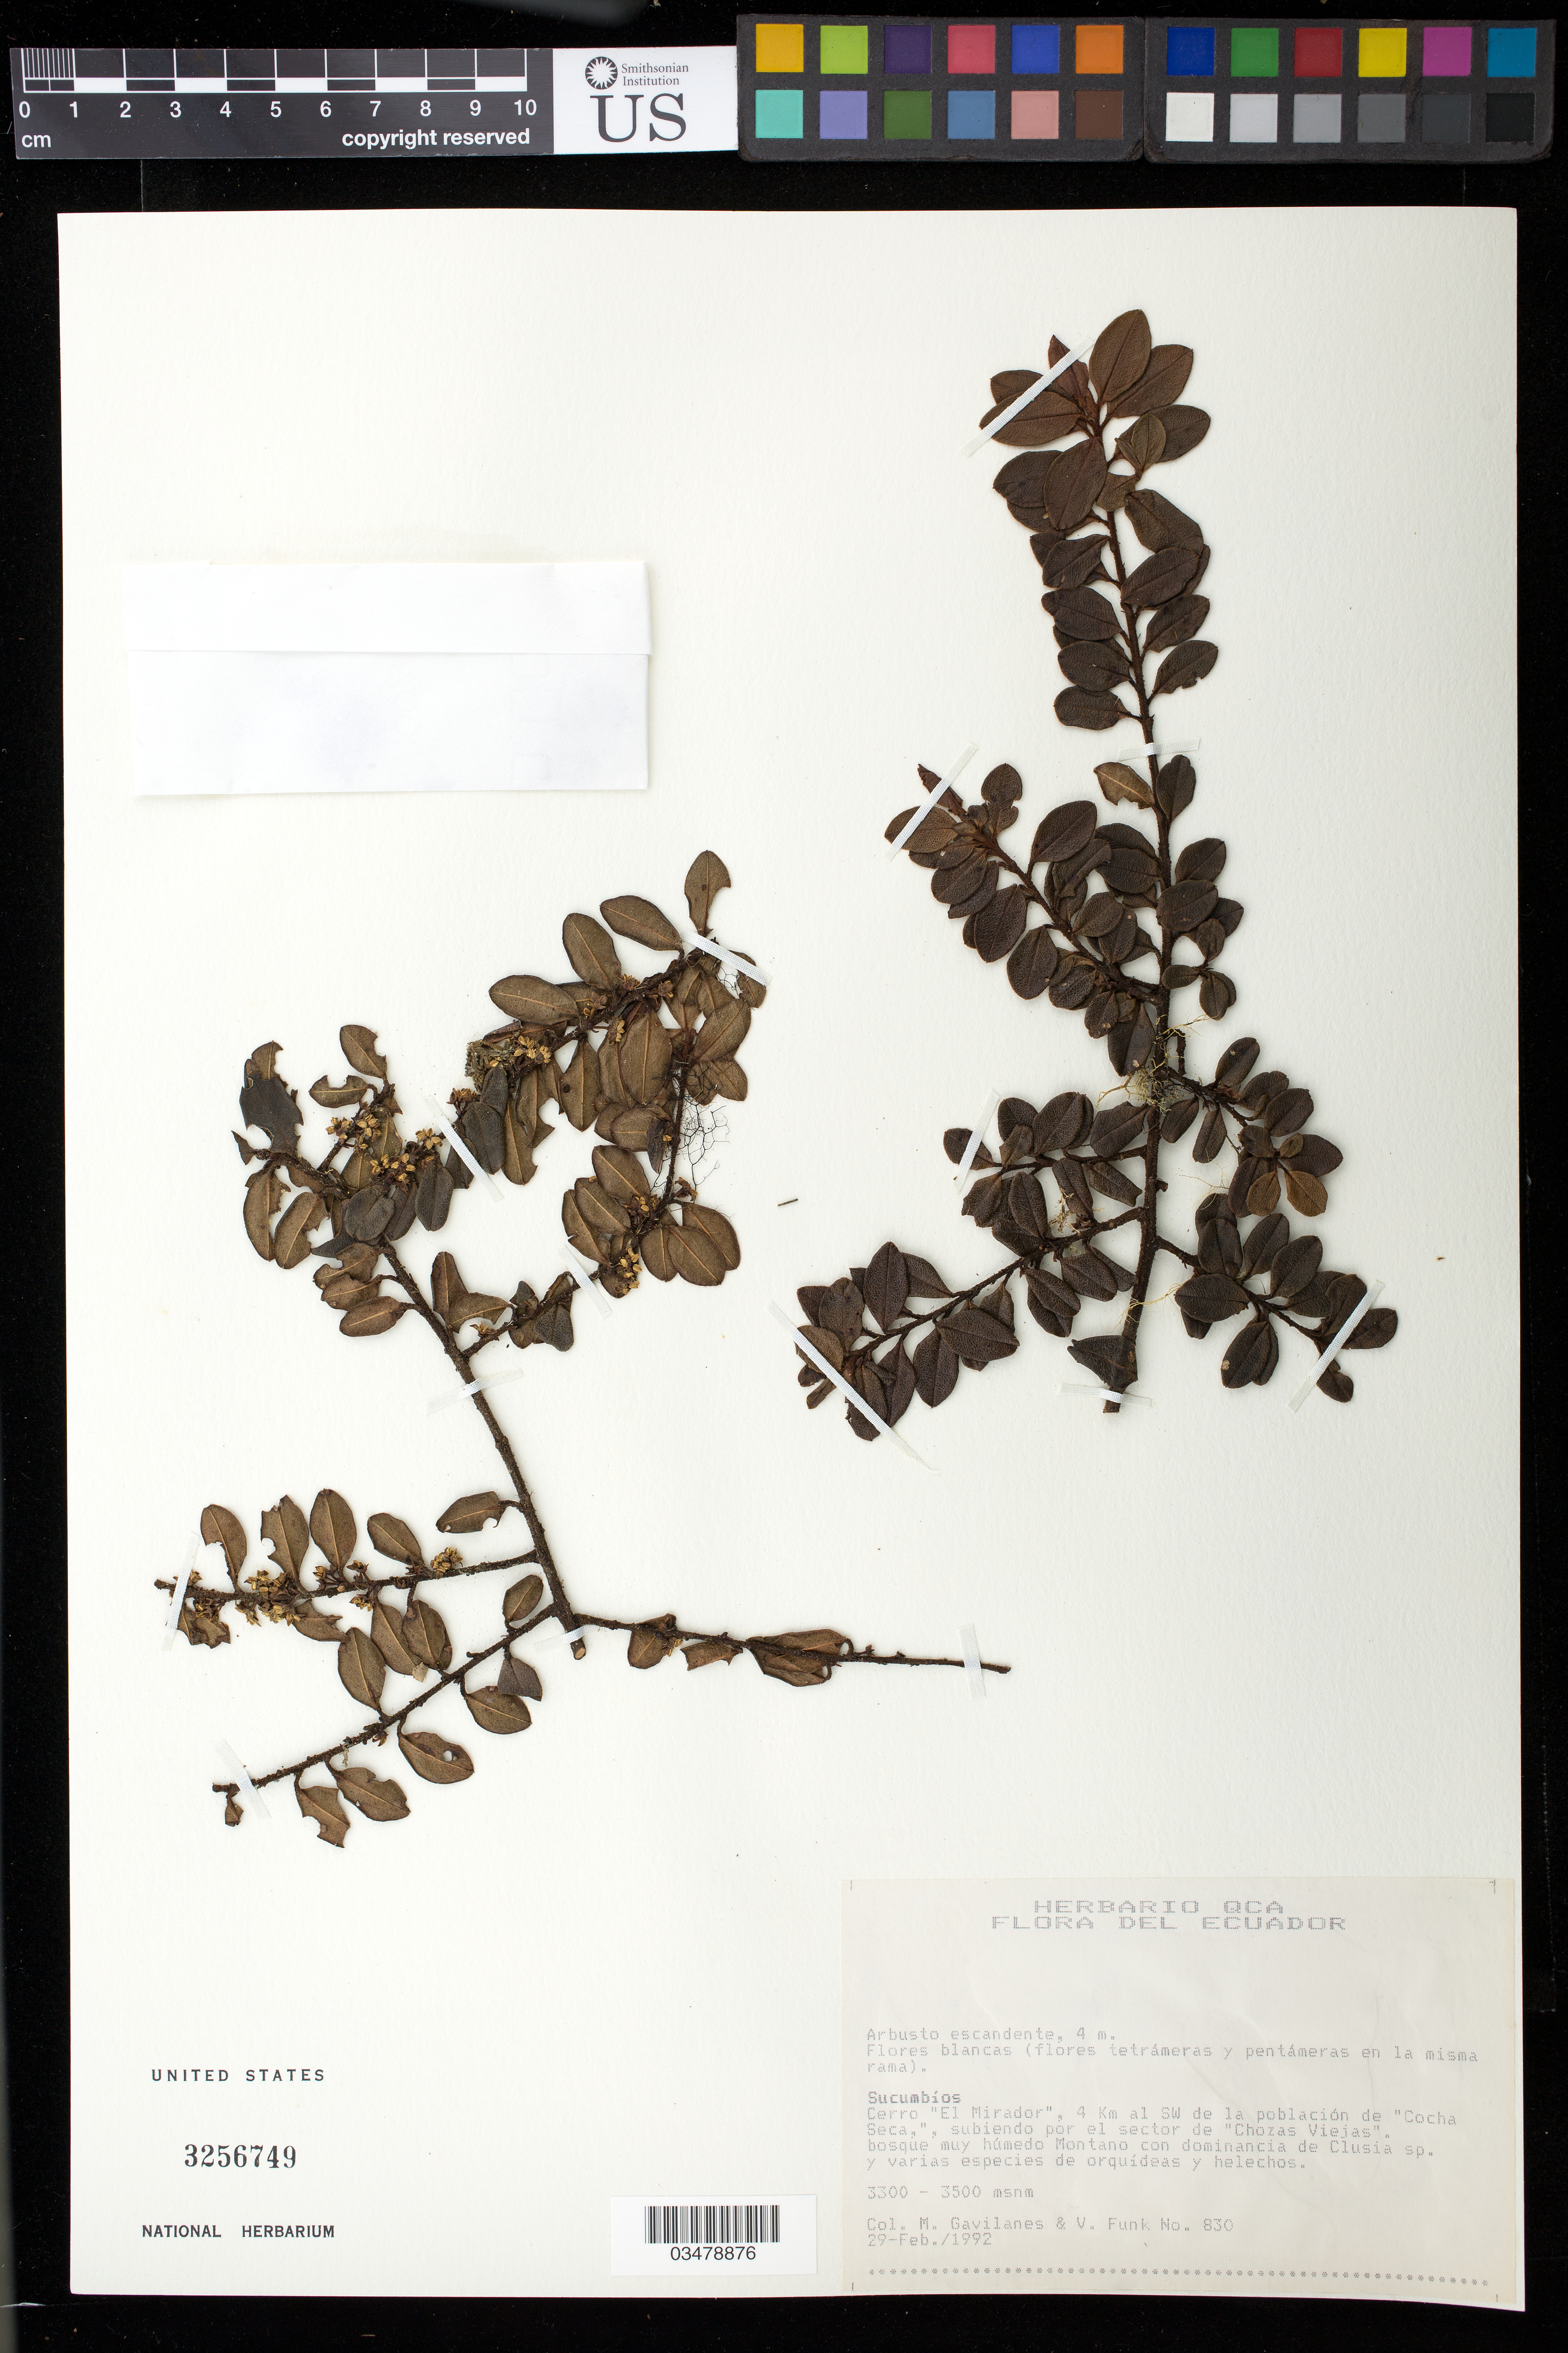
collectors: M. Gavilanes & V. Funk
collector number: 830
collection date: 1992-02-29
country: Ecuador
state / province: Sucumbíos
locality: Cerro "El Mirador", 4 Km al SW de la población de "Cocha Seca", subiendo por el sector de "Chozas Viejas"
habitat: Bosque muy humedo Montano con dominancia de Clusia sp.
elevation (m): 3300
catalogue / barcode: US 3256749